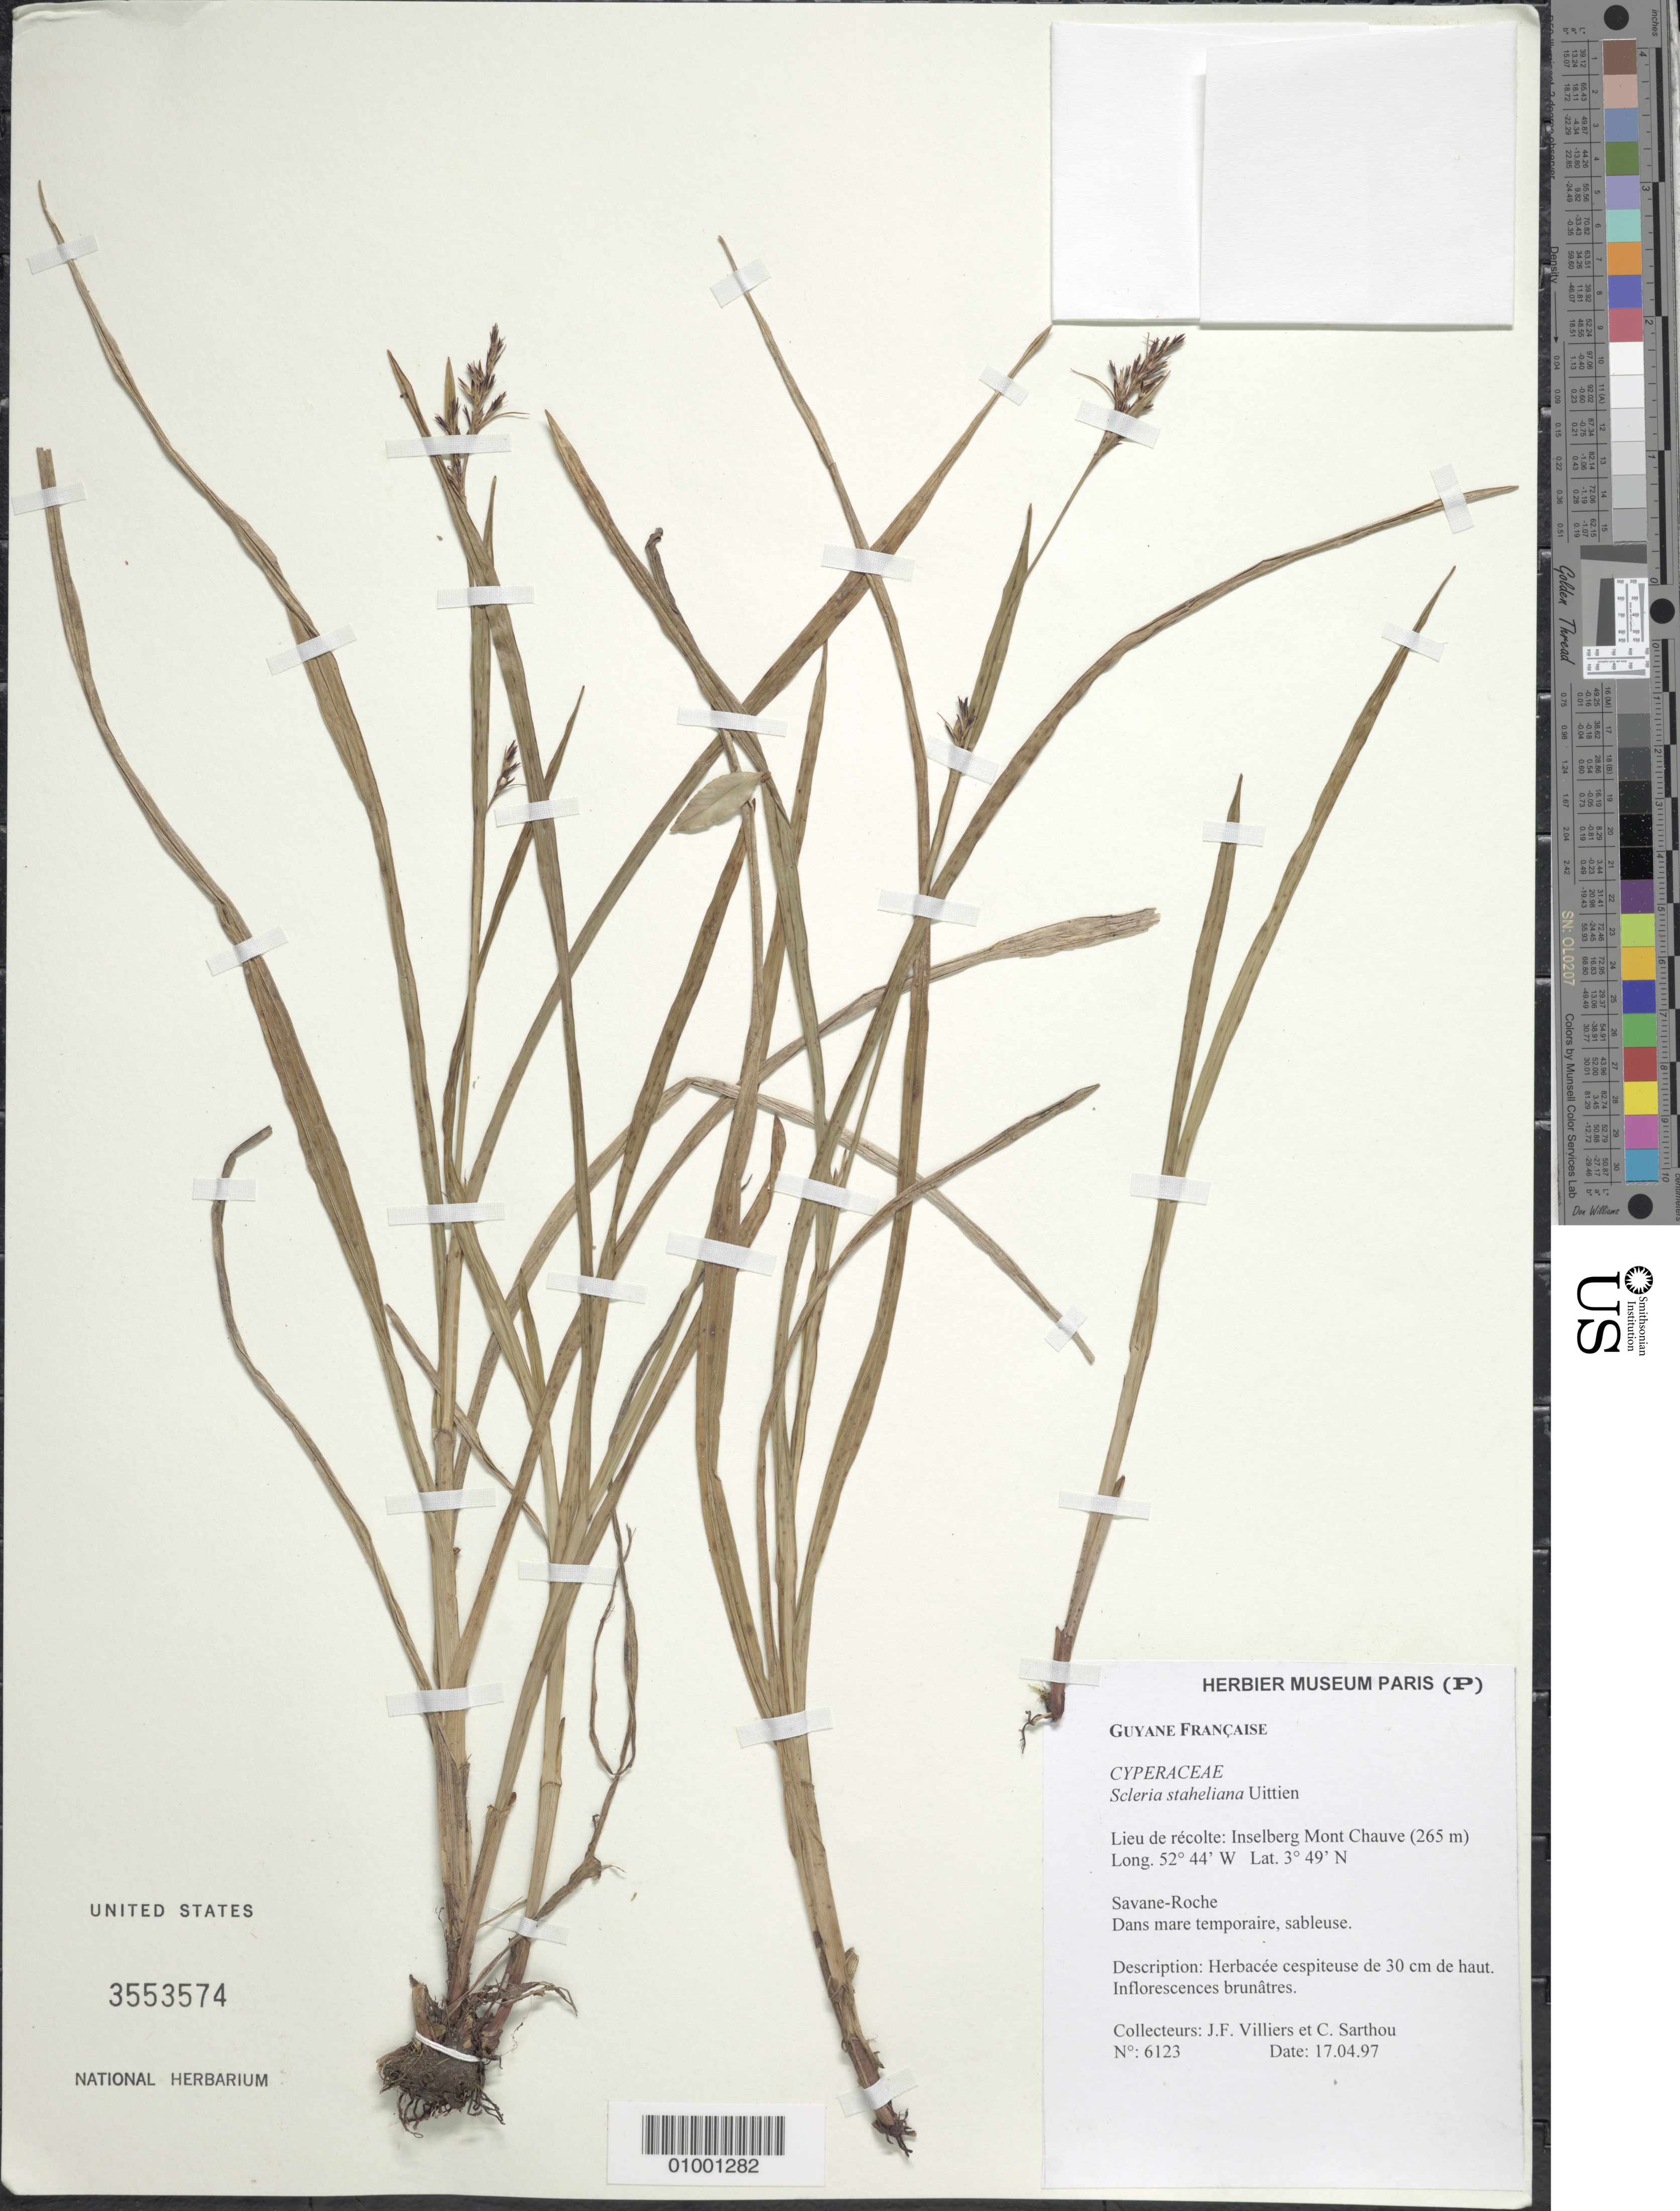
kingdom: Plantae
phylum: Tracheophyta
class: Liliopsida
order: Poales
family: Cyperaceae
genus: Scleria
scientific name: Scleria staheliana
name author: Uittien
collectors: J. Villiers & C. Sarthou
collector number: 6123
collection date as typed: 17-Apr-97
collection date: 1997-04-17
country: French Guiana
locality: Inselberg Mont Chauve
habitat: Savane-roche. Dans mare temporaire, sableuse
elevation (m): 265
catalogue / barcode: US 3553574